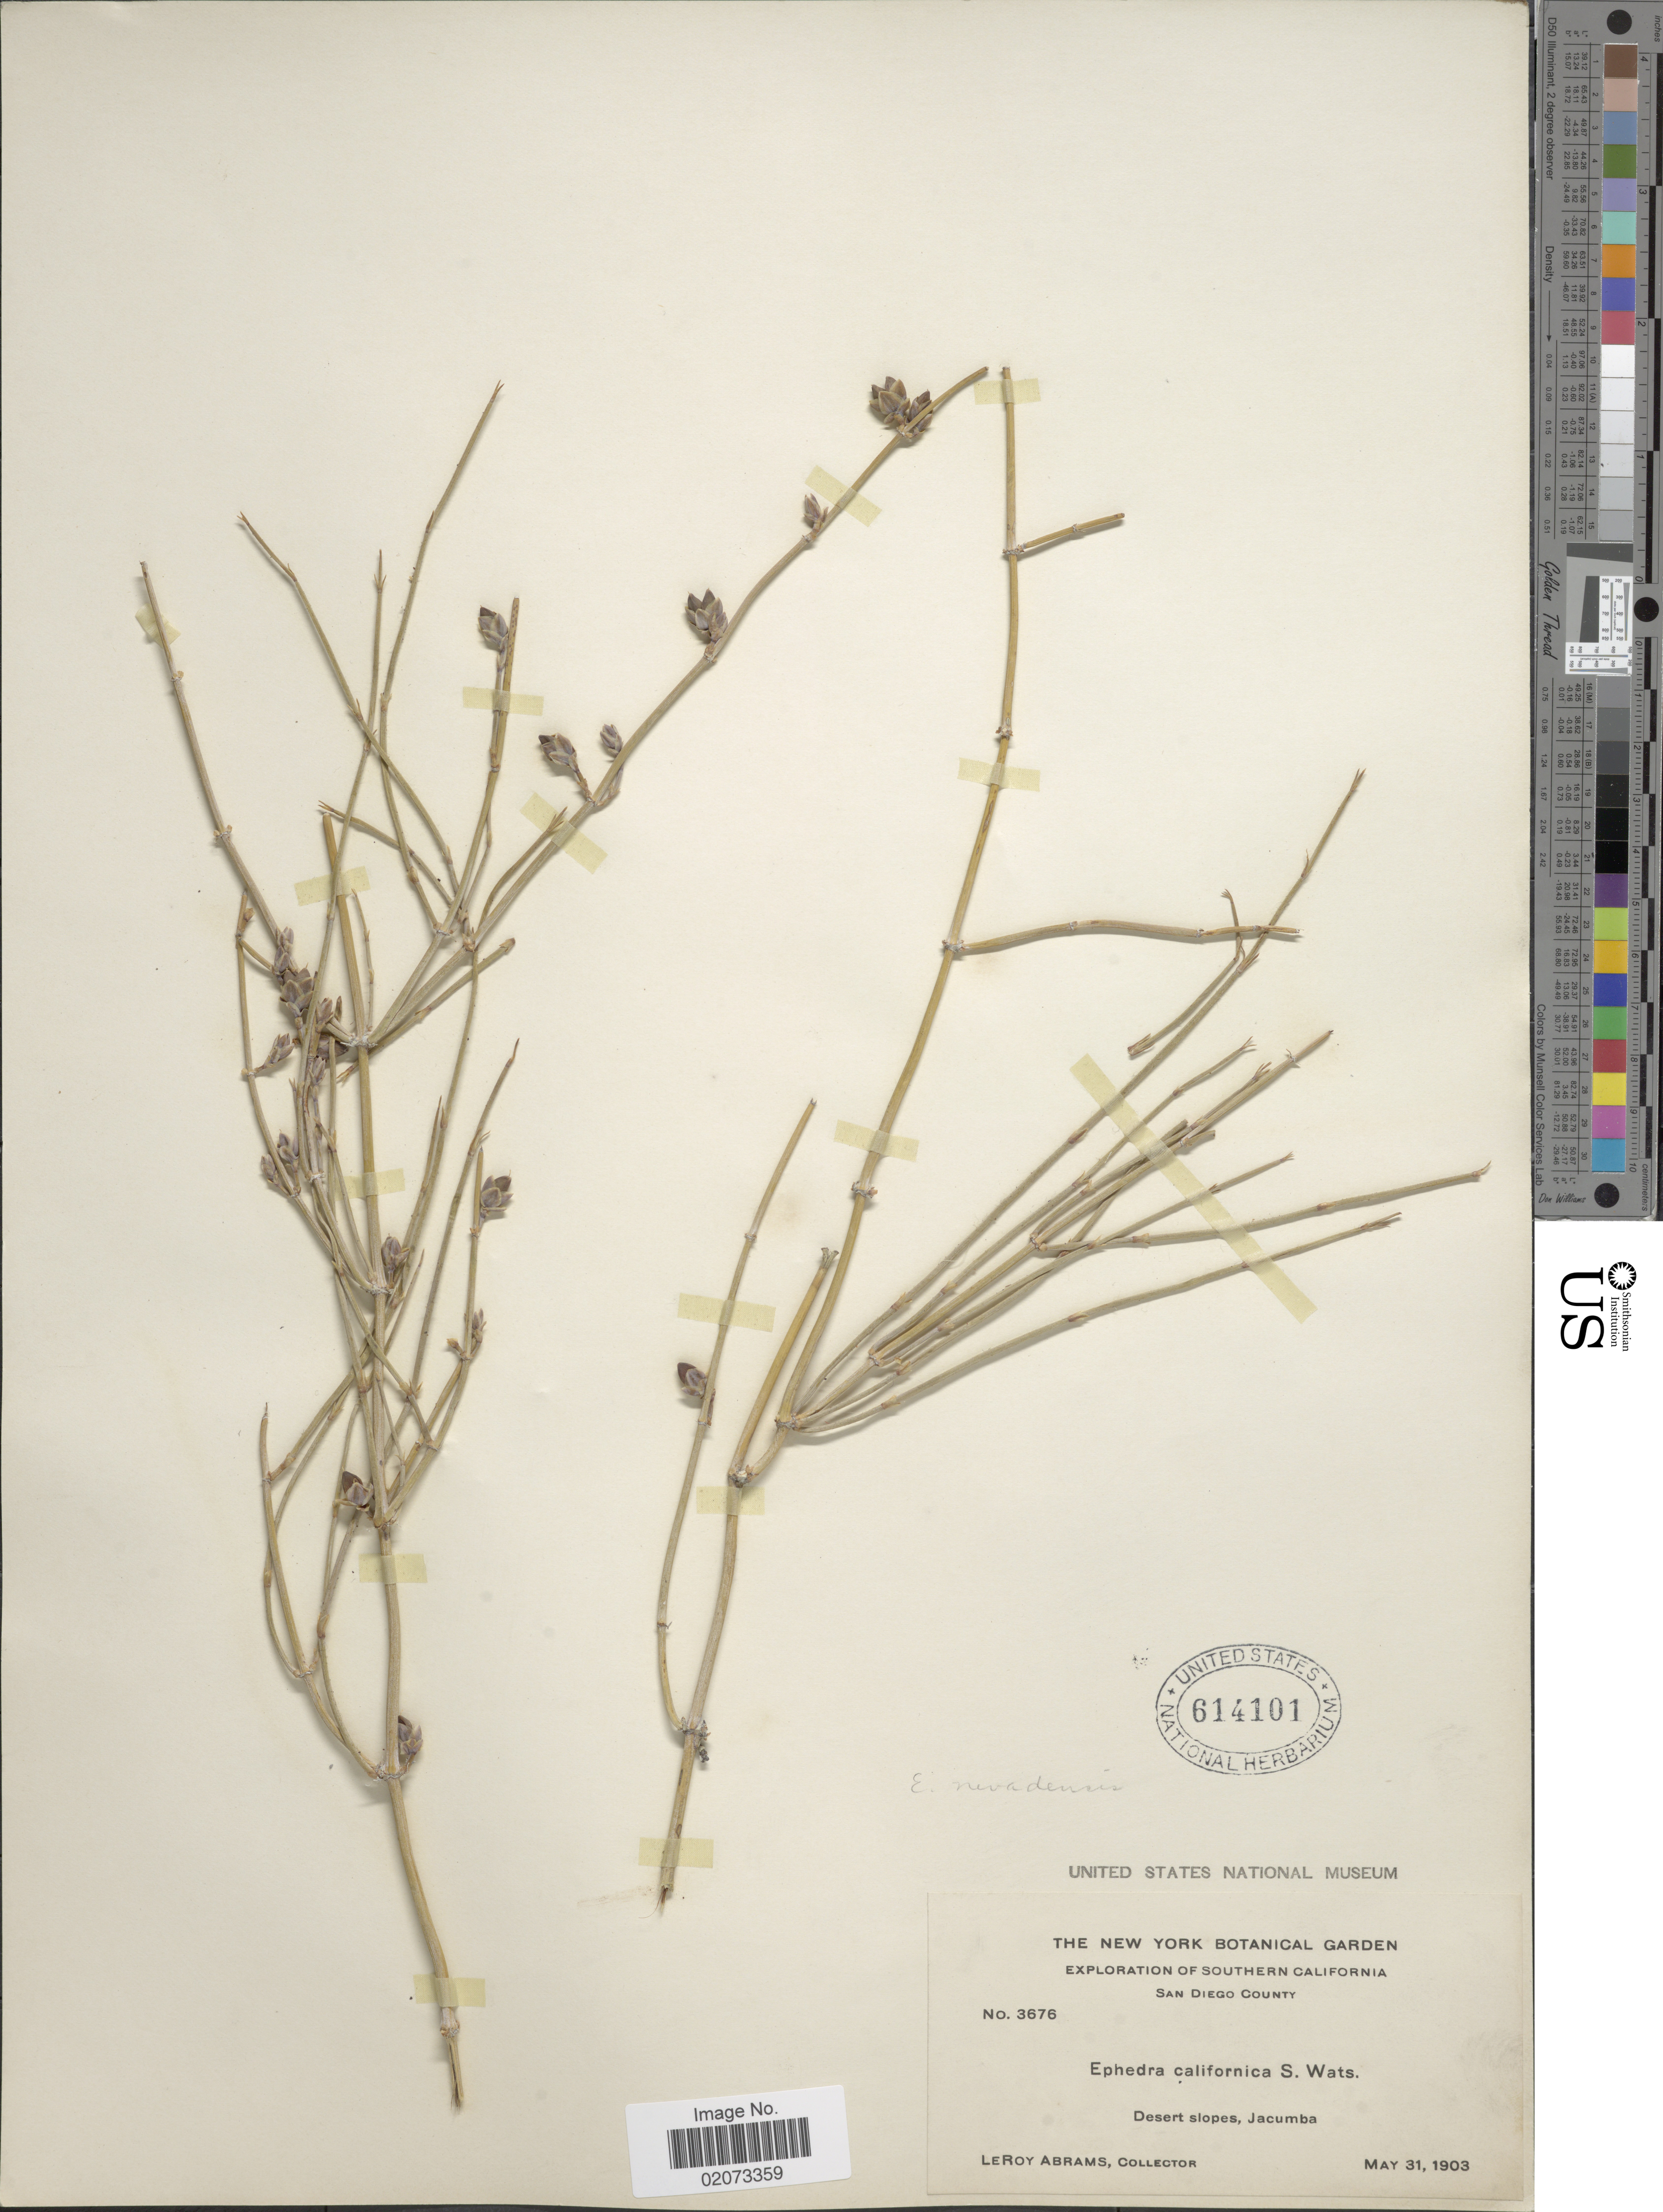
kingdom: Plantae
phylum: Tracheophyta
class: Gnetopsida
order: Ephedrales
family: Ephedraceae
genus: Ephedra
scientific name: Ephedra nevadensis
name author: S. Watson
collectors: L. Abrams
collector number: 3676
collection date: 1903-05-31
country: United States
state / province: California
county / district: San Diego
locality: San Diego, Desert slopes, Jacumba. Southern California.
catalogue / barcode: US 614101